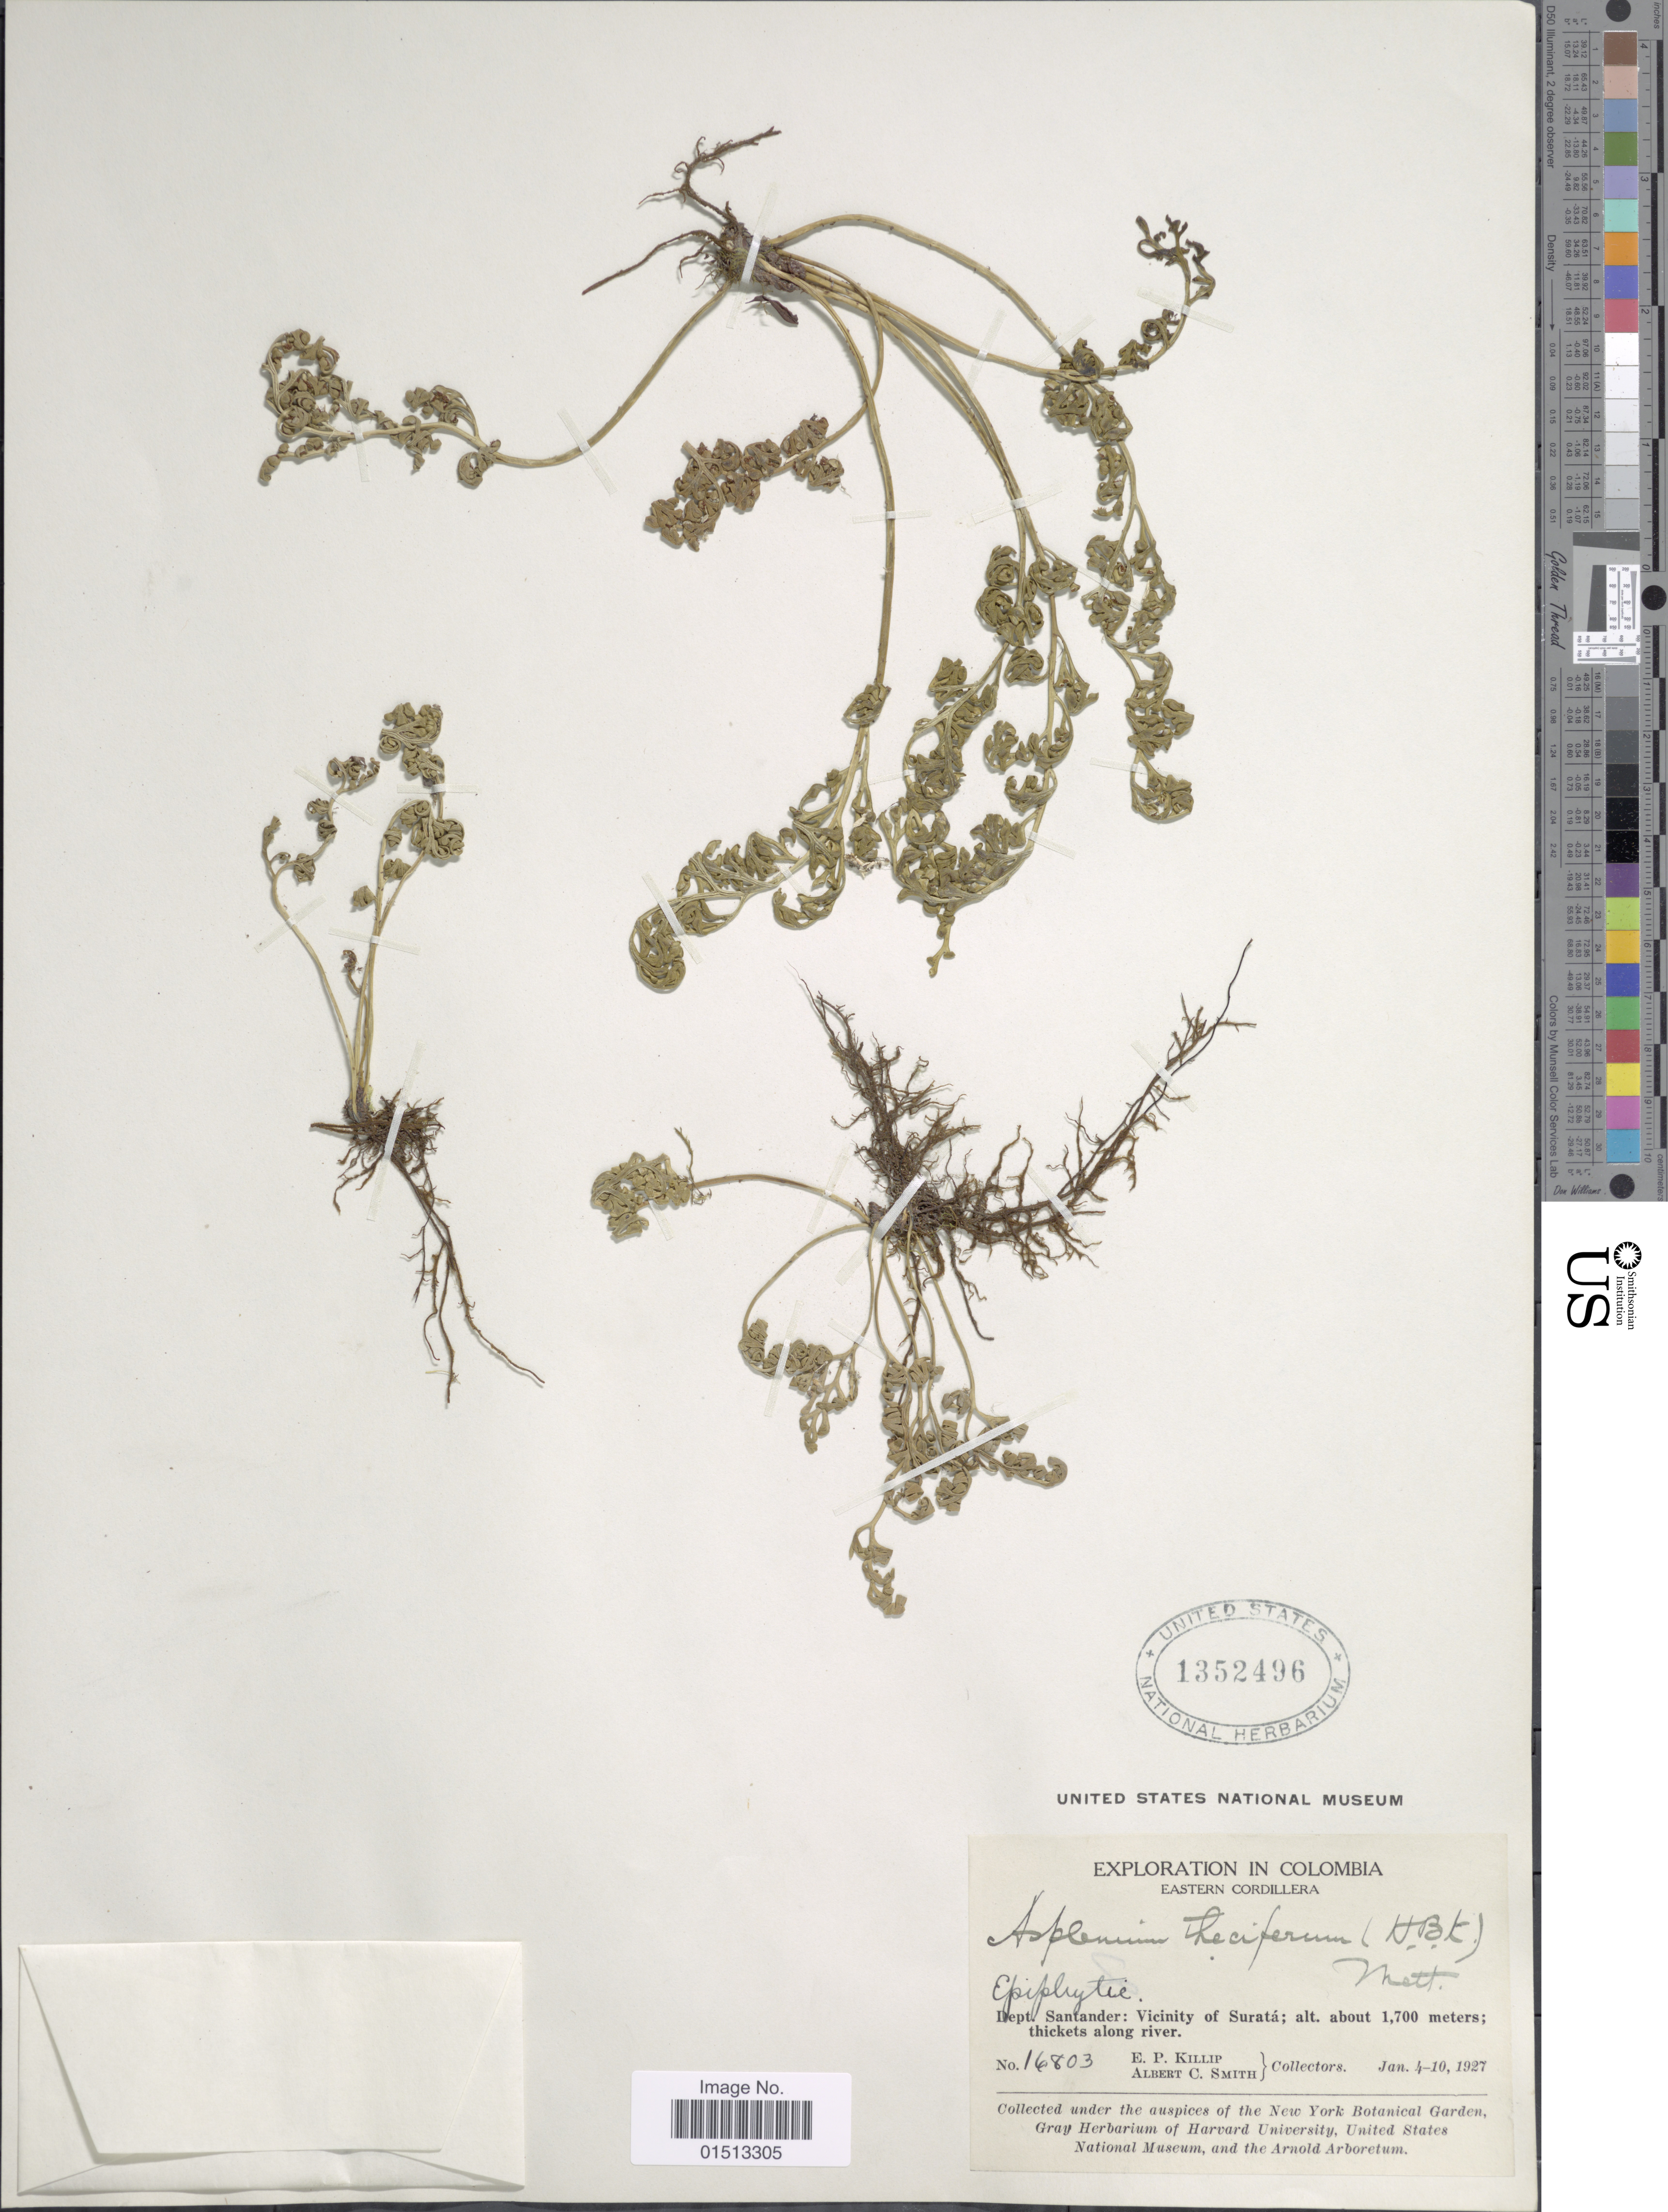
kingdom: Plantae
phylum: Tracheophyta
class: Polypodiopsida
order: Polypodiales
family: Aspleniaceae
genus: Asplenium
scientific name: Asplenium theciferum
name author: (Kunth) Mett.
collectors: E. P. Killip & A. C. Smith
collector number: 16803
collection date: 1927-01-04/1927-01-10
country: Colombia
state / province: Santander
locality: Eastern Cordillera, vicinity of Suratá, thickets along the river.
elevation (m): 1700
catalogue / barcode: US 1352496